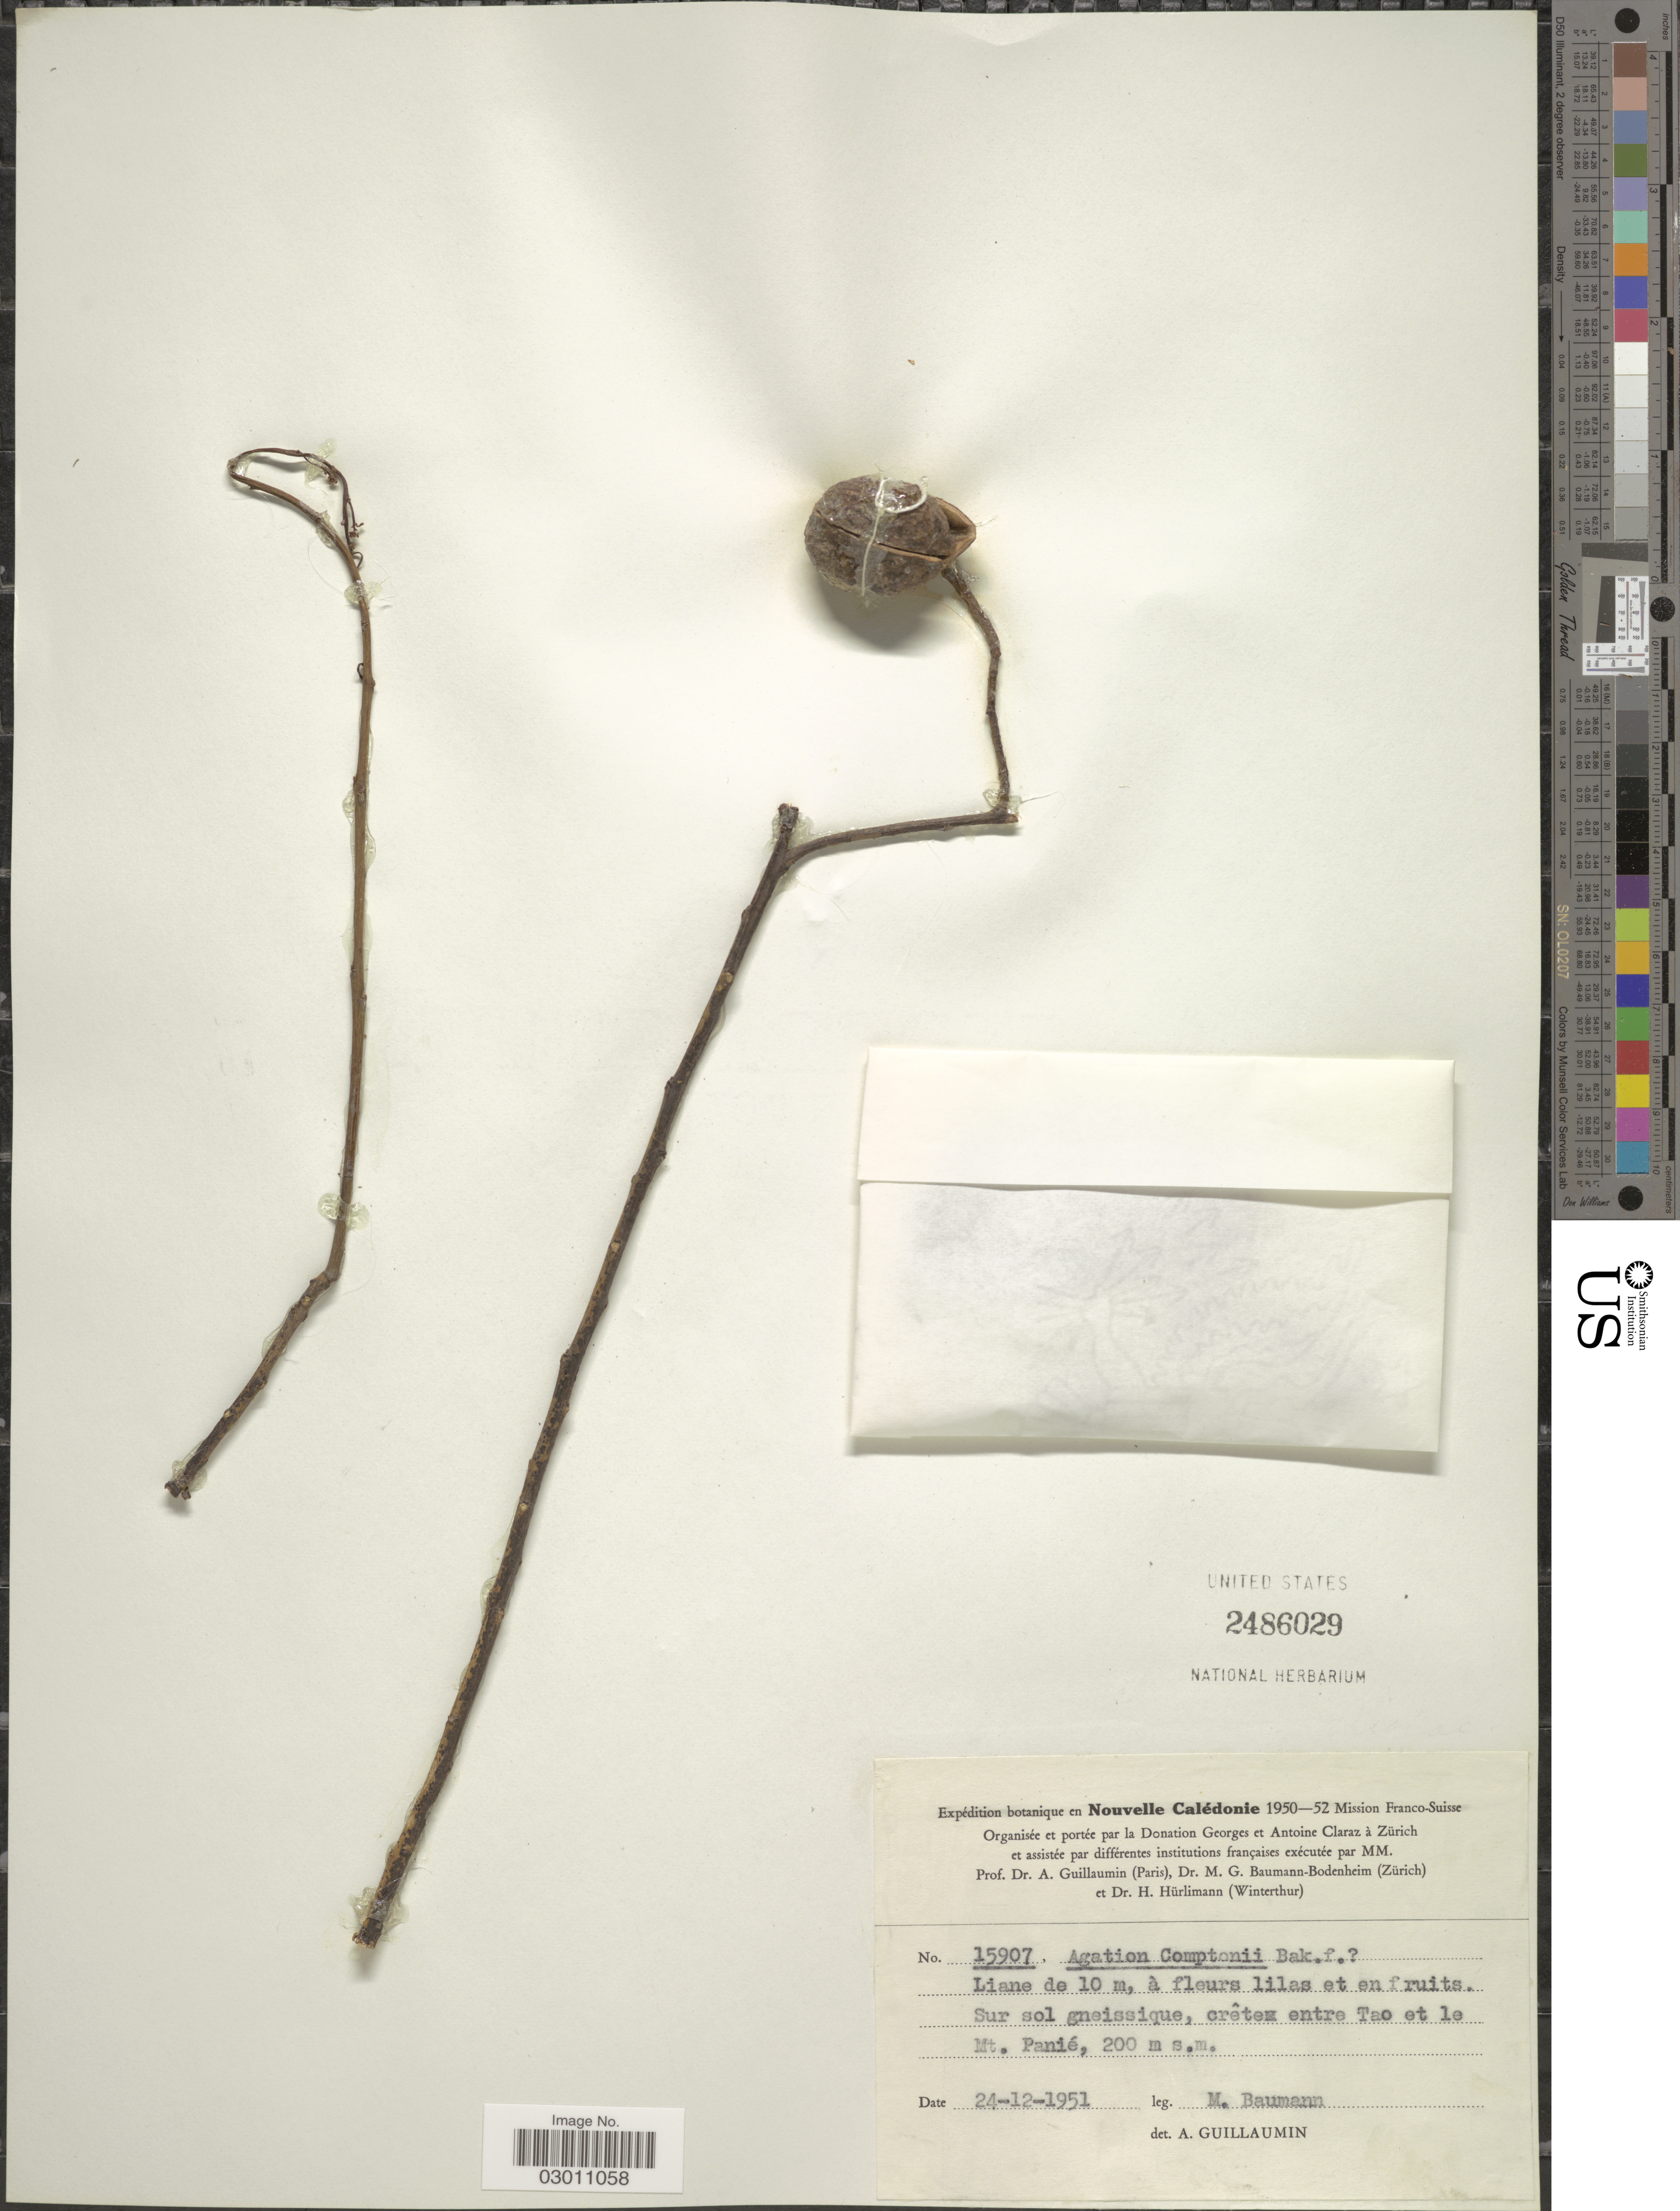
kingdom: Plantae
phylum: Tracheophyta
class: Magnoliopsida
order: Malpighiales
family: Violaceae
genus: Agatea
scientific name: Agatea rufotomentosa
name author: (Baker f.) Munzinger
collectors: M. G. Baumann-Bodenheim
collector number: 15907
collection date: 1951-12-24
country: New Caledonia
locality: Nouvelle Calédonie. Sur sol gneissique, crête entre Tao et le Mt. Panié.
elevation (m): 200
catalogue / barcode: US 2486029